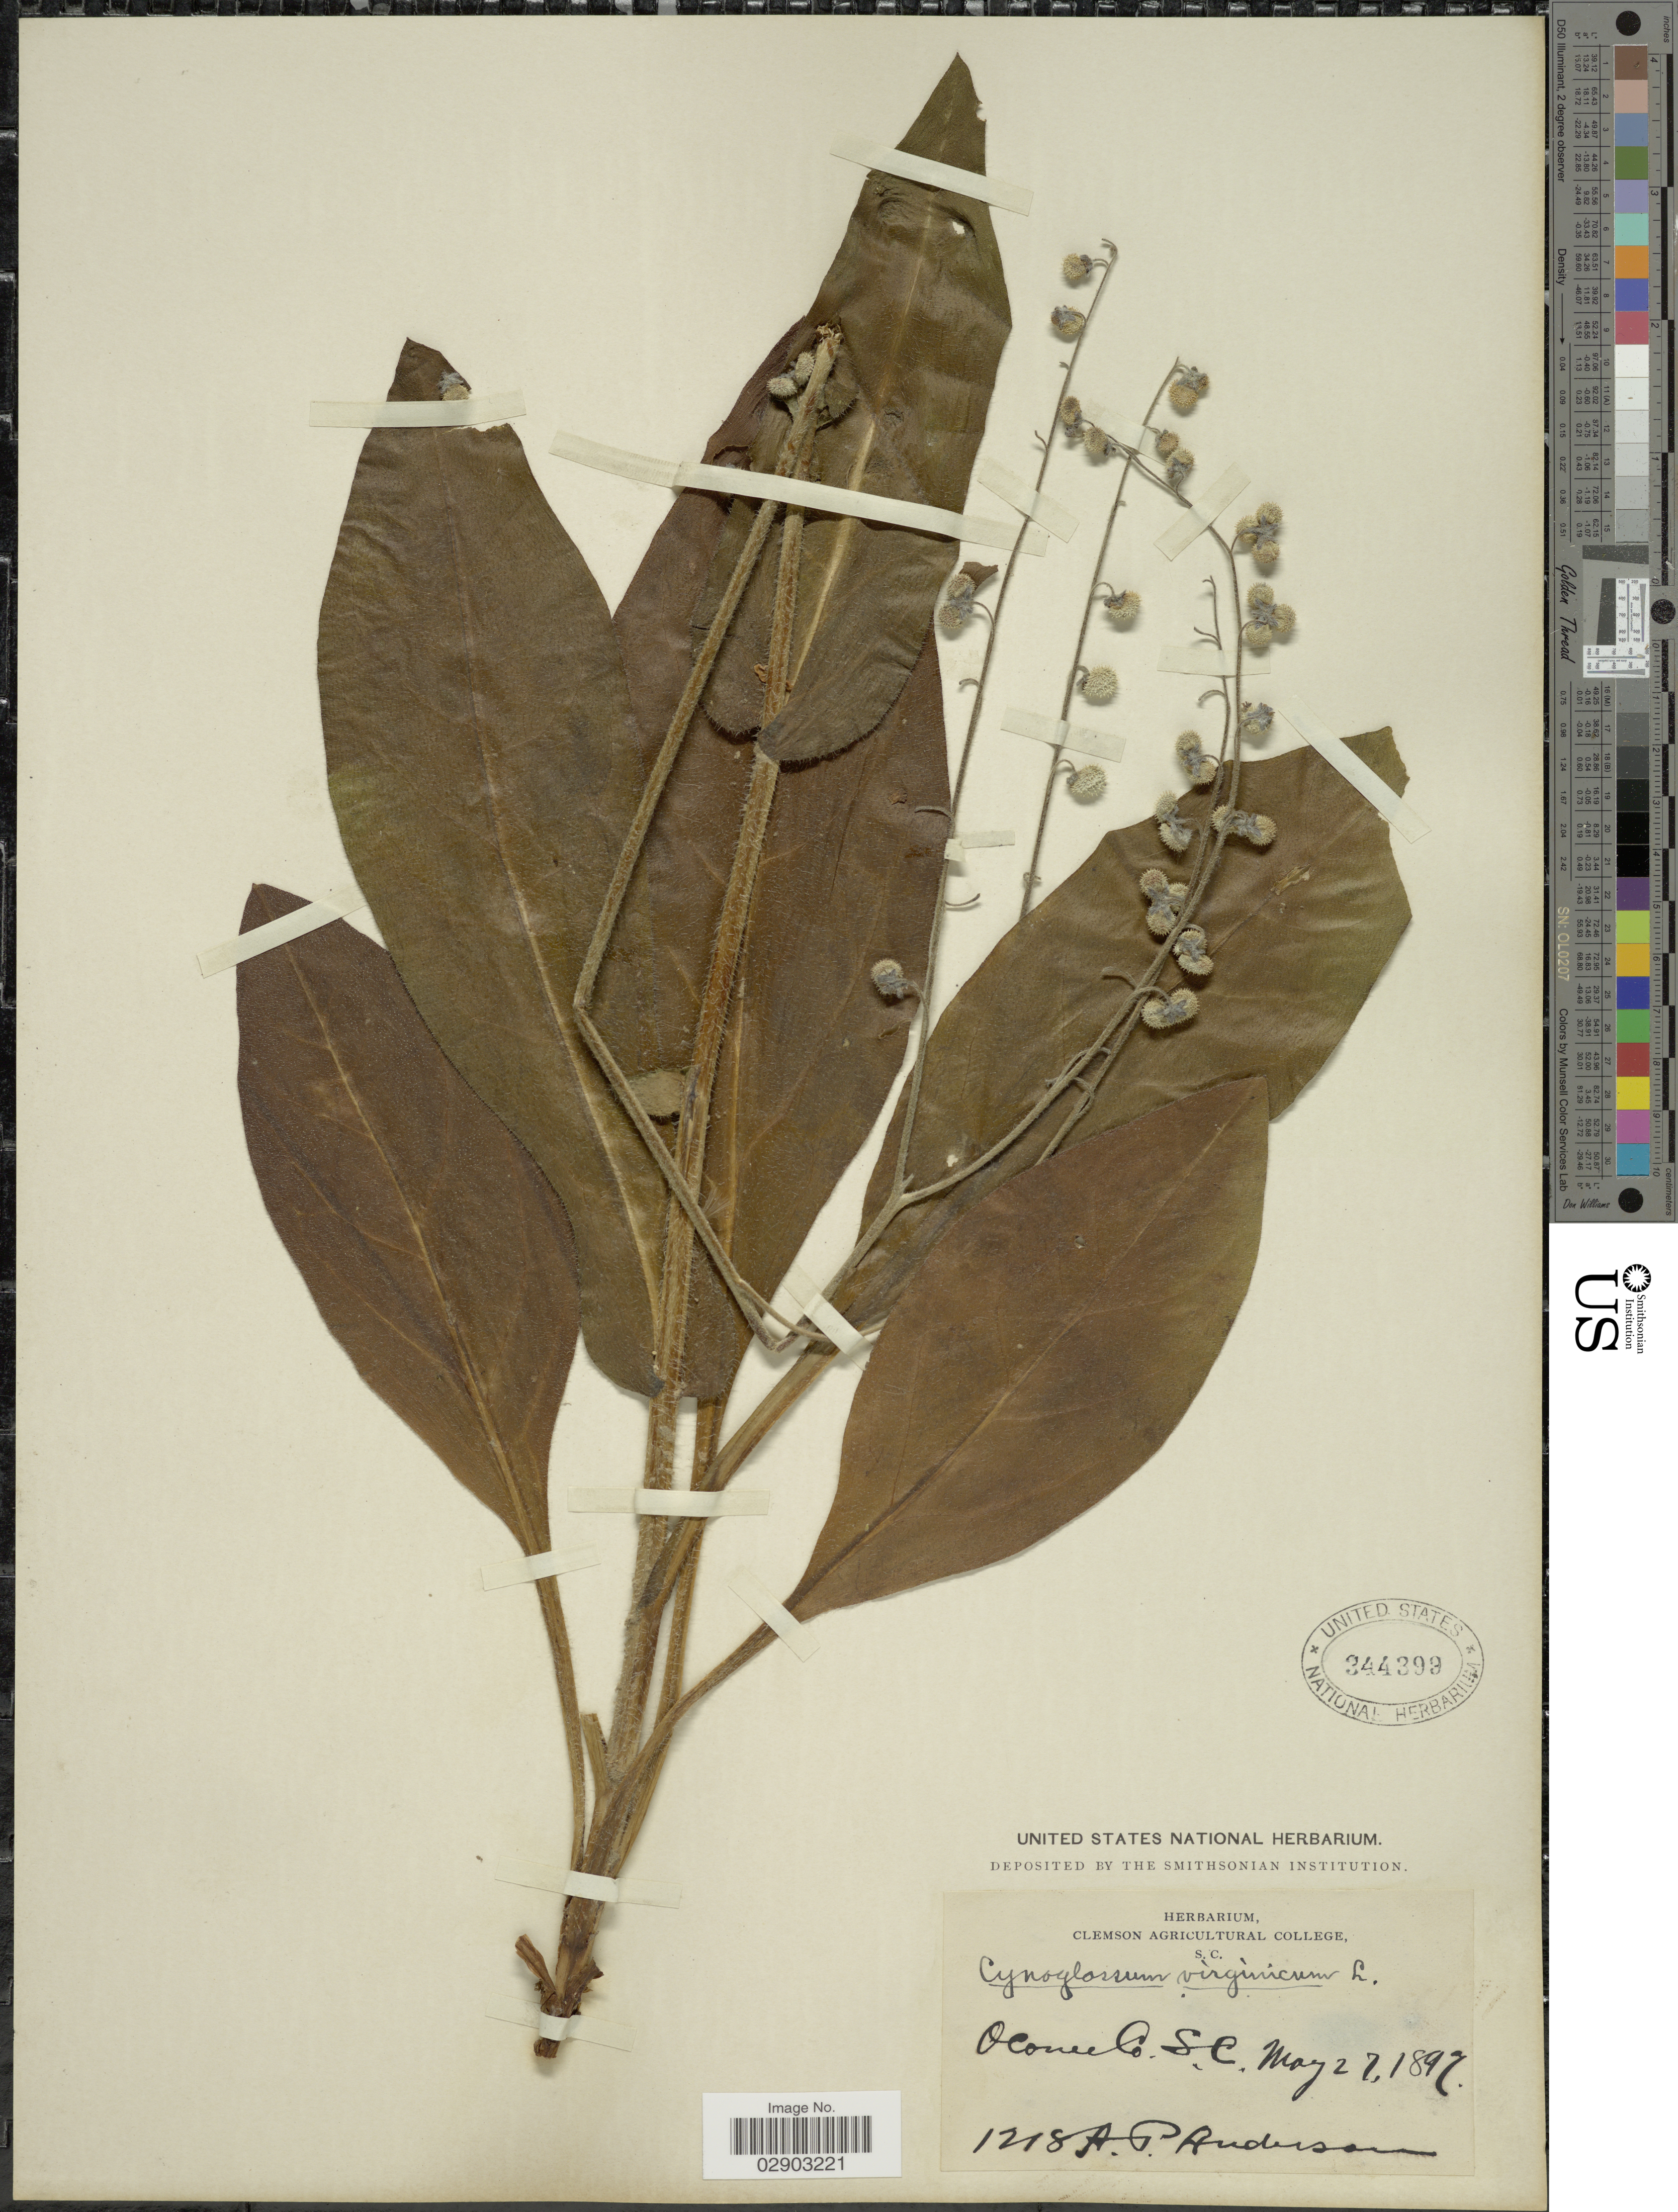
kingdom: Plantae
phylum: Tracheophyta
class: Magnoliopsida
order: Boraginales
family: Boraginaceae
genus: Cynoglossum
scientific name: Cynoglossum virginianum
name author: L.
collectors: A. P. Anderson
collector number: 1218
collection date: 1897-05-27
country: United States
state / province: South Carolina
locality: Oconee Co. S. C.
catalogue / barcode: US 344399